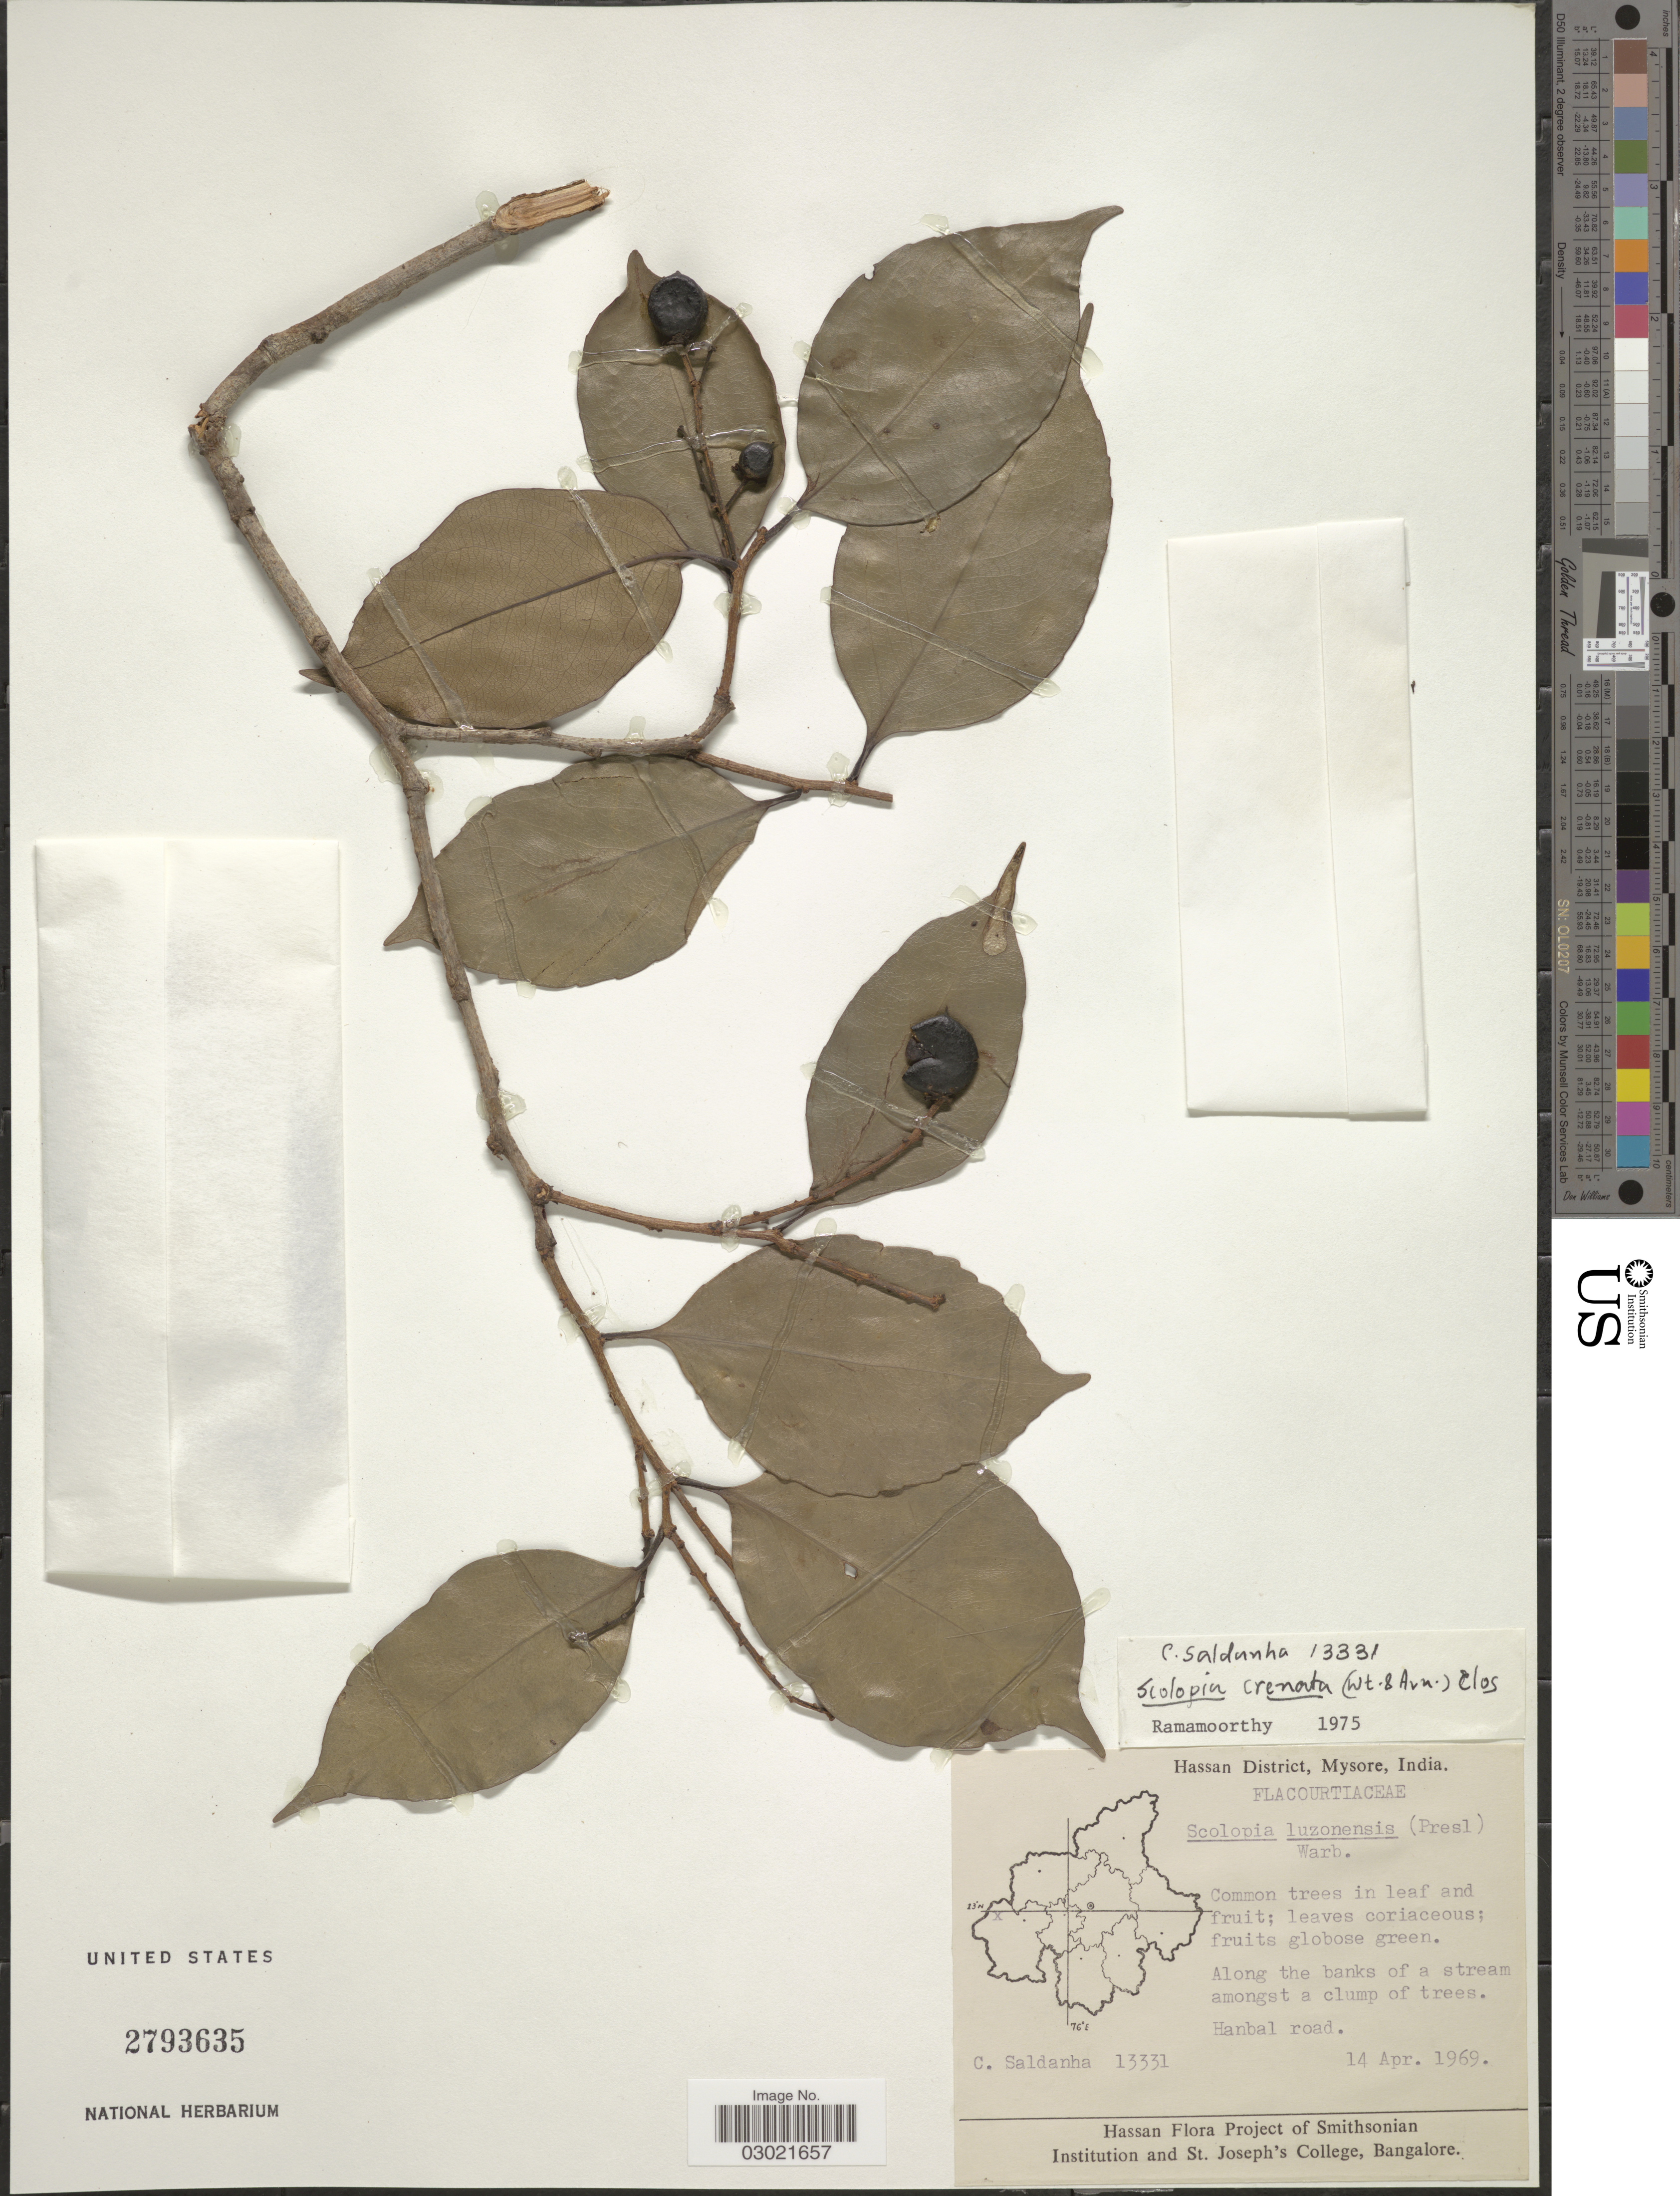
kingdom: Plantae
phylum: Tracheophyta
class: Magnoliopsida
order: Malpighiales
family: Salicaceae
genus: Scolopia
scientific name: Scolopia crenata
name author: Clos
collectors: C. Saldanha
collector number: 13331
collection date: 1969-04-14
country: India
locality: Hassan District, Mysore. Hanbal road.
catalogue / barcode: US 2793635